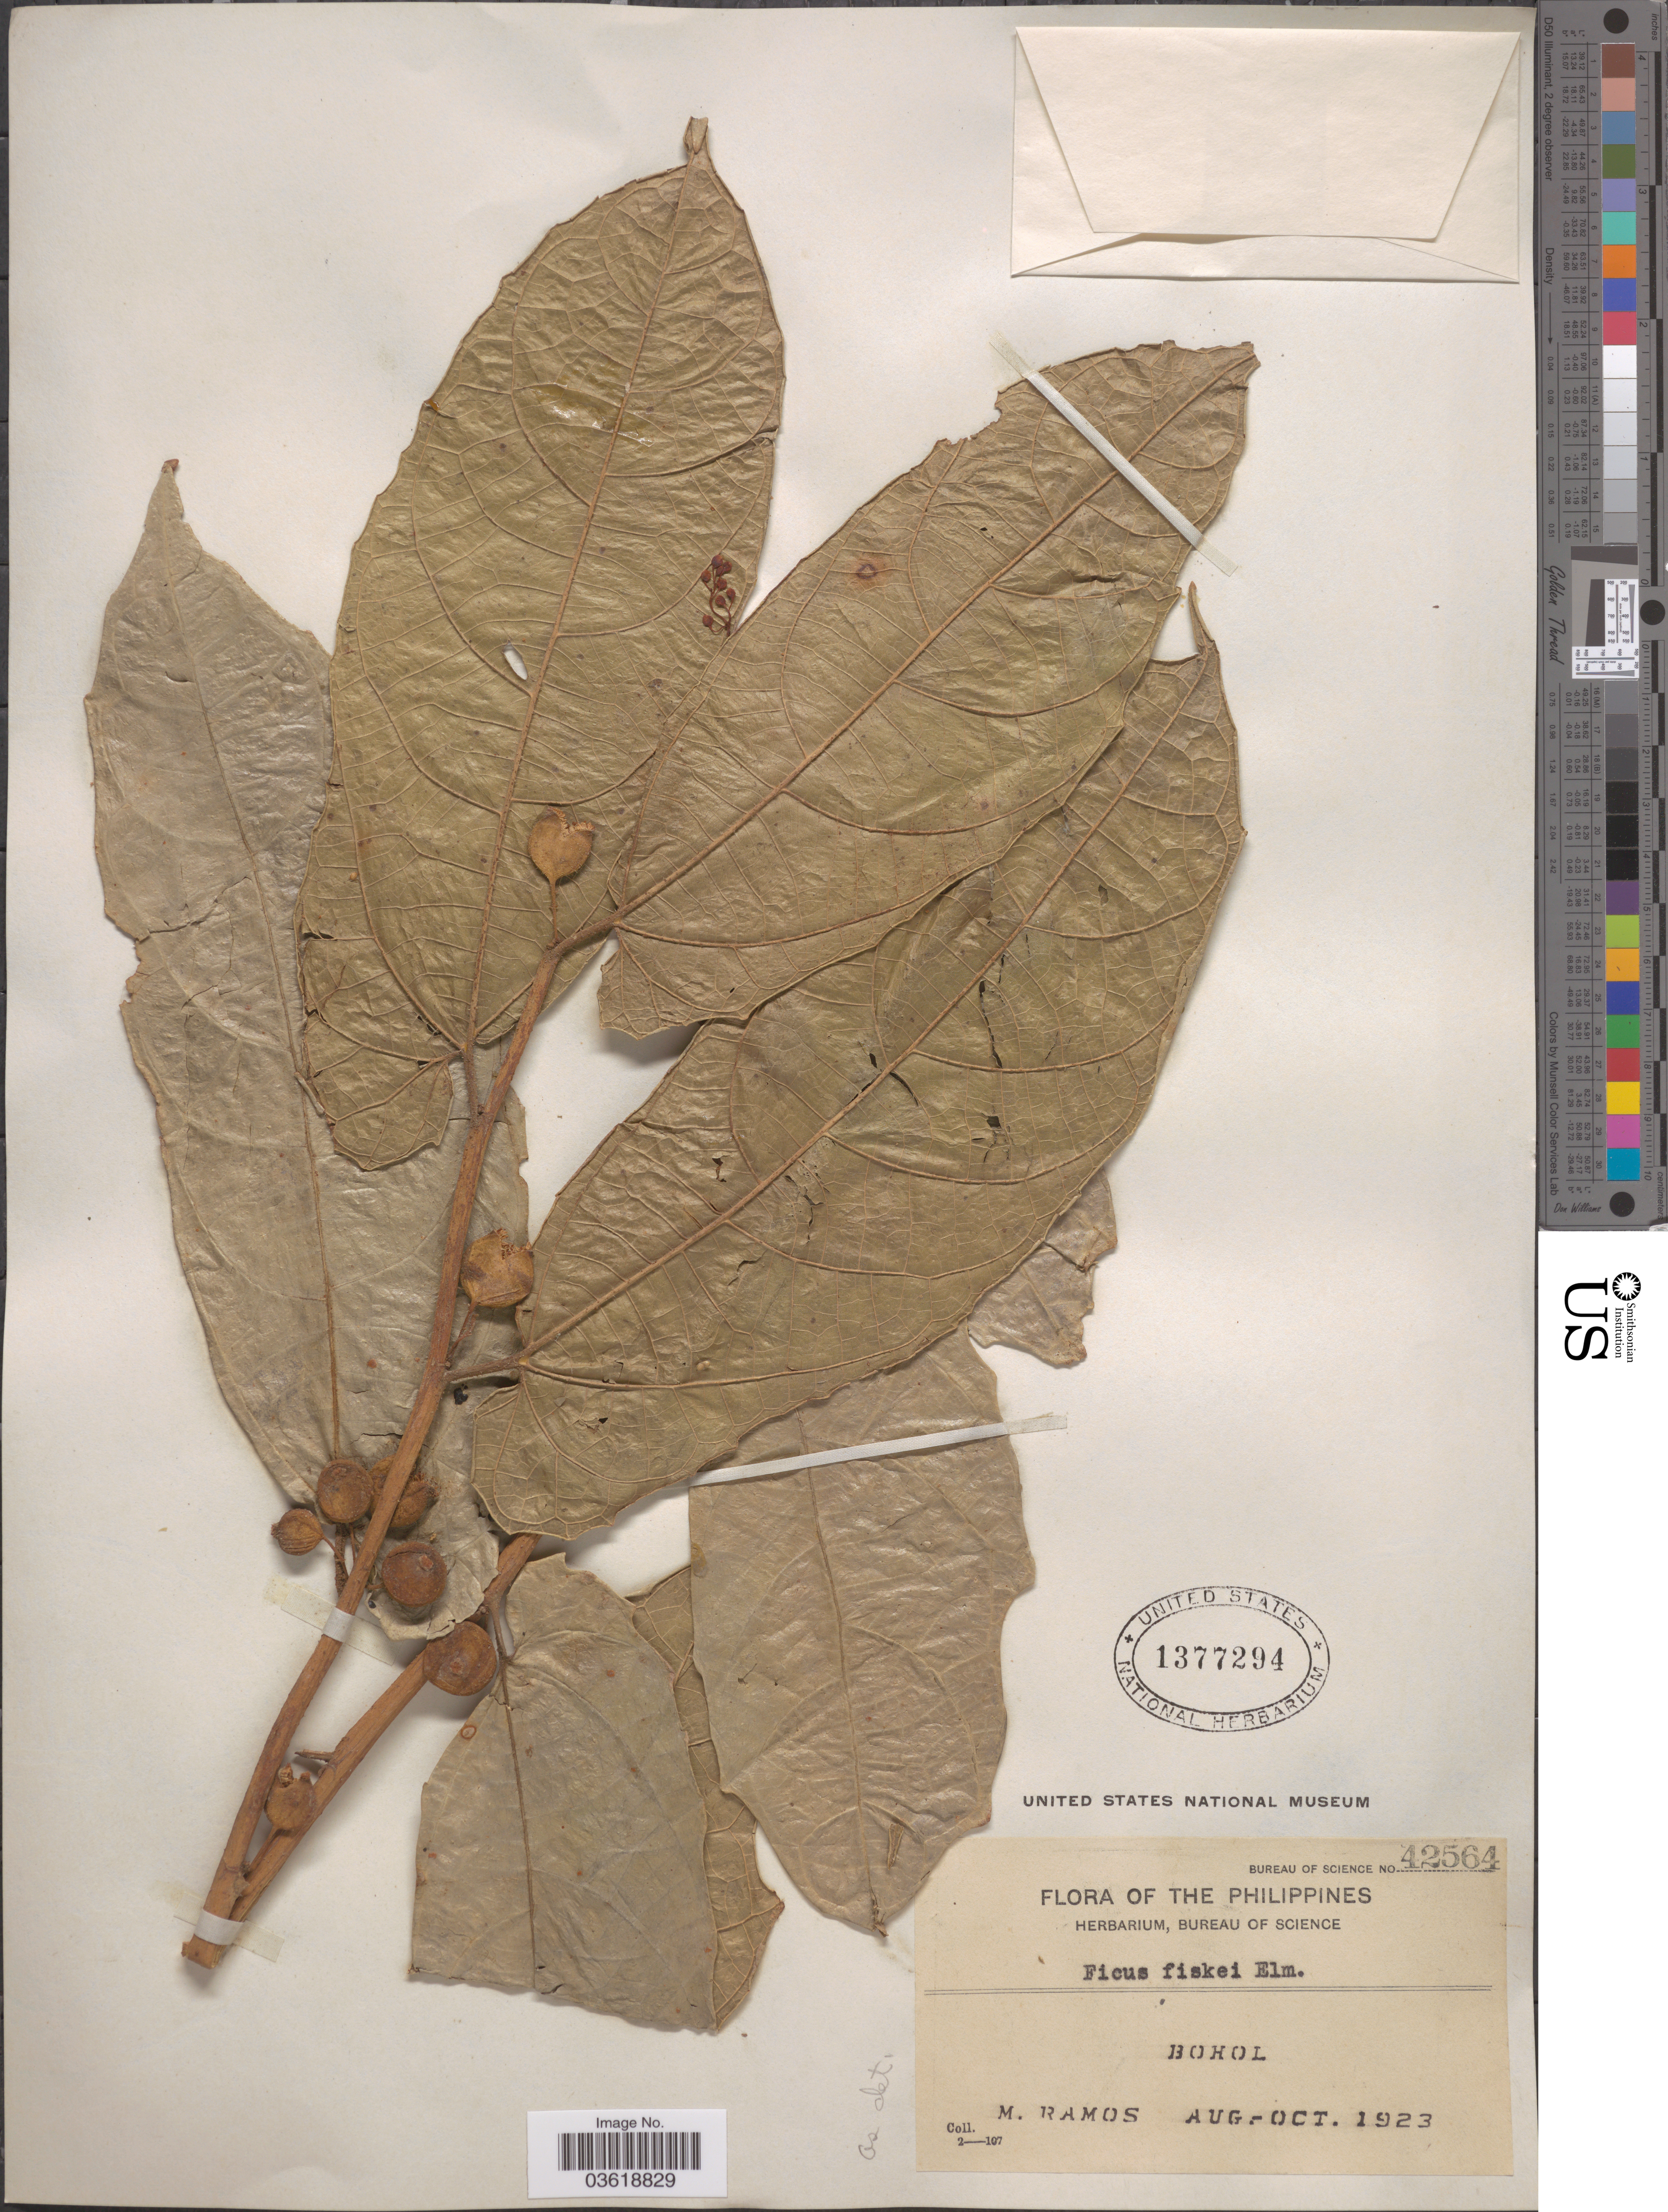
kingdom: Plantae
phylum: Tracheophyta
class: Magnoliopsida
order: Rosales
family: Moraceae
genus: Ficus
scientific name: Ficus fiskei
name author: Elmer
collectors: M. Ramos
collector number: Bureau of Science 42564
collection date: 1923-08/1923-10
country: Philippines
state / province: Central Visayas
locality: Bohol.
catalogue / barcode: US 1377294